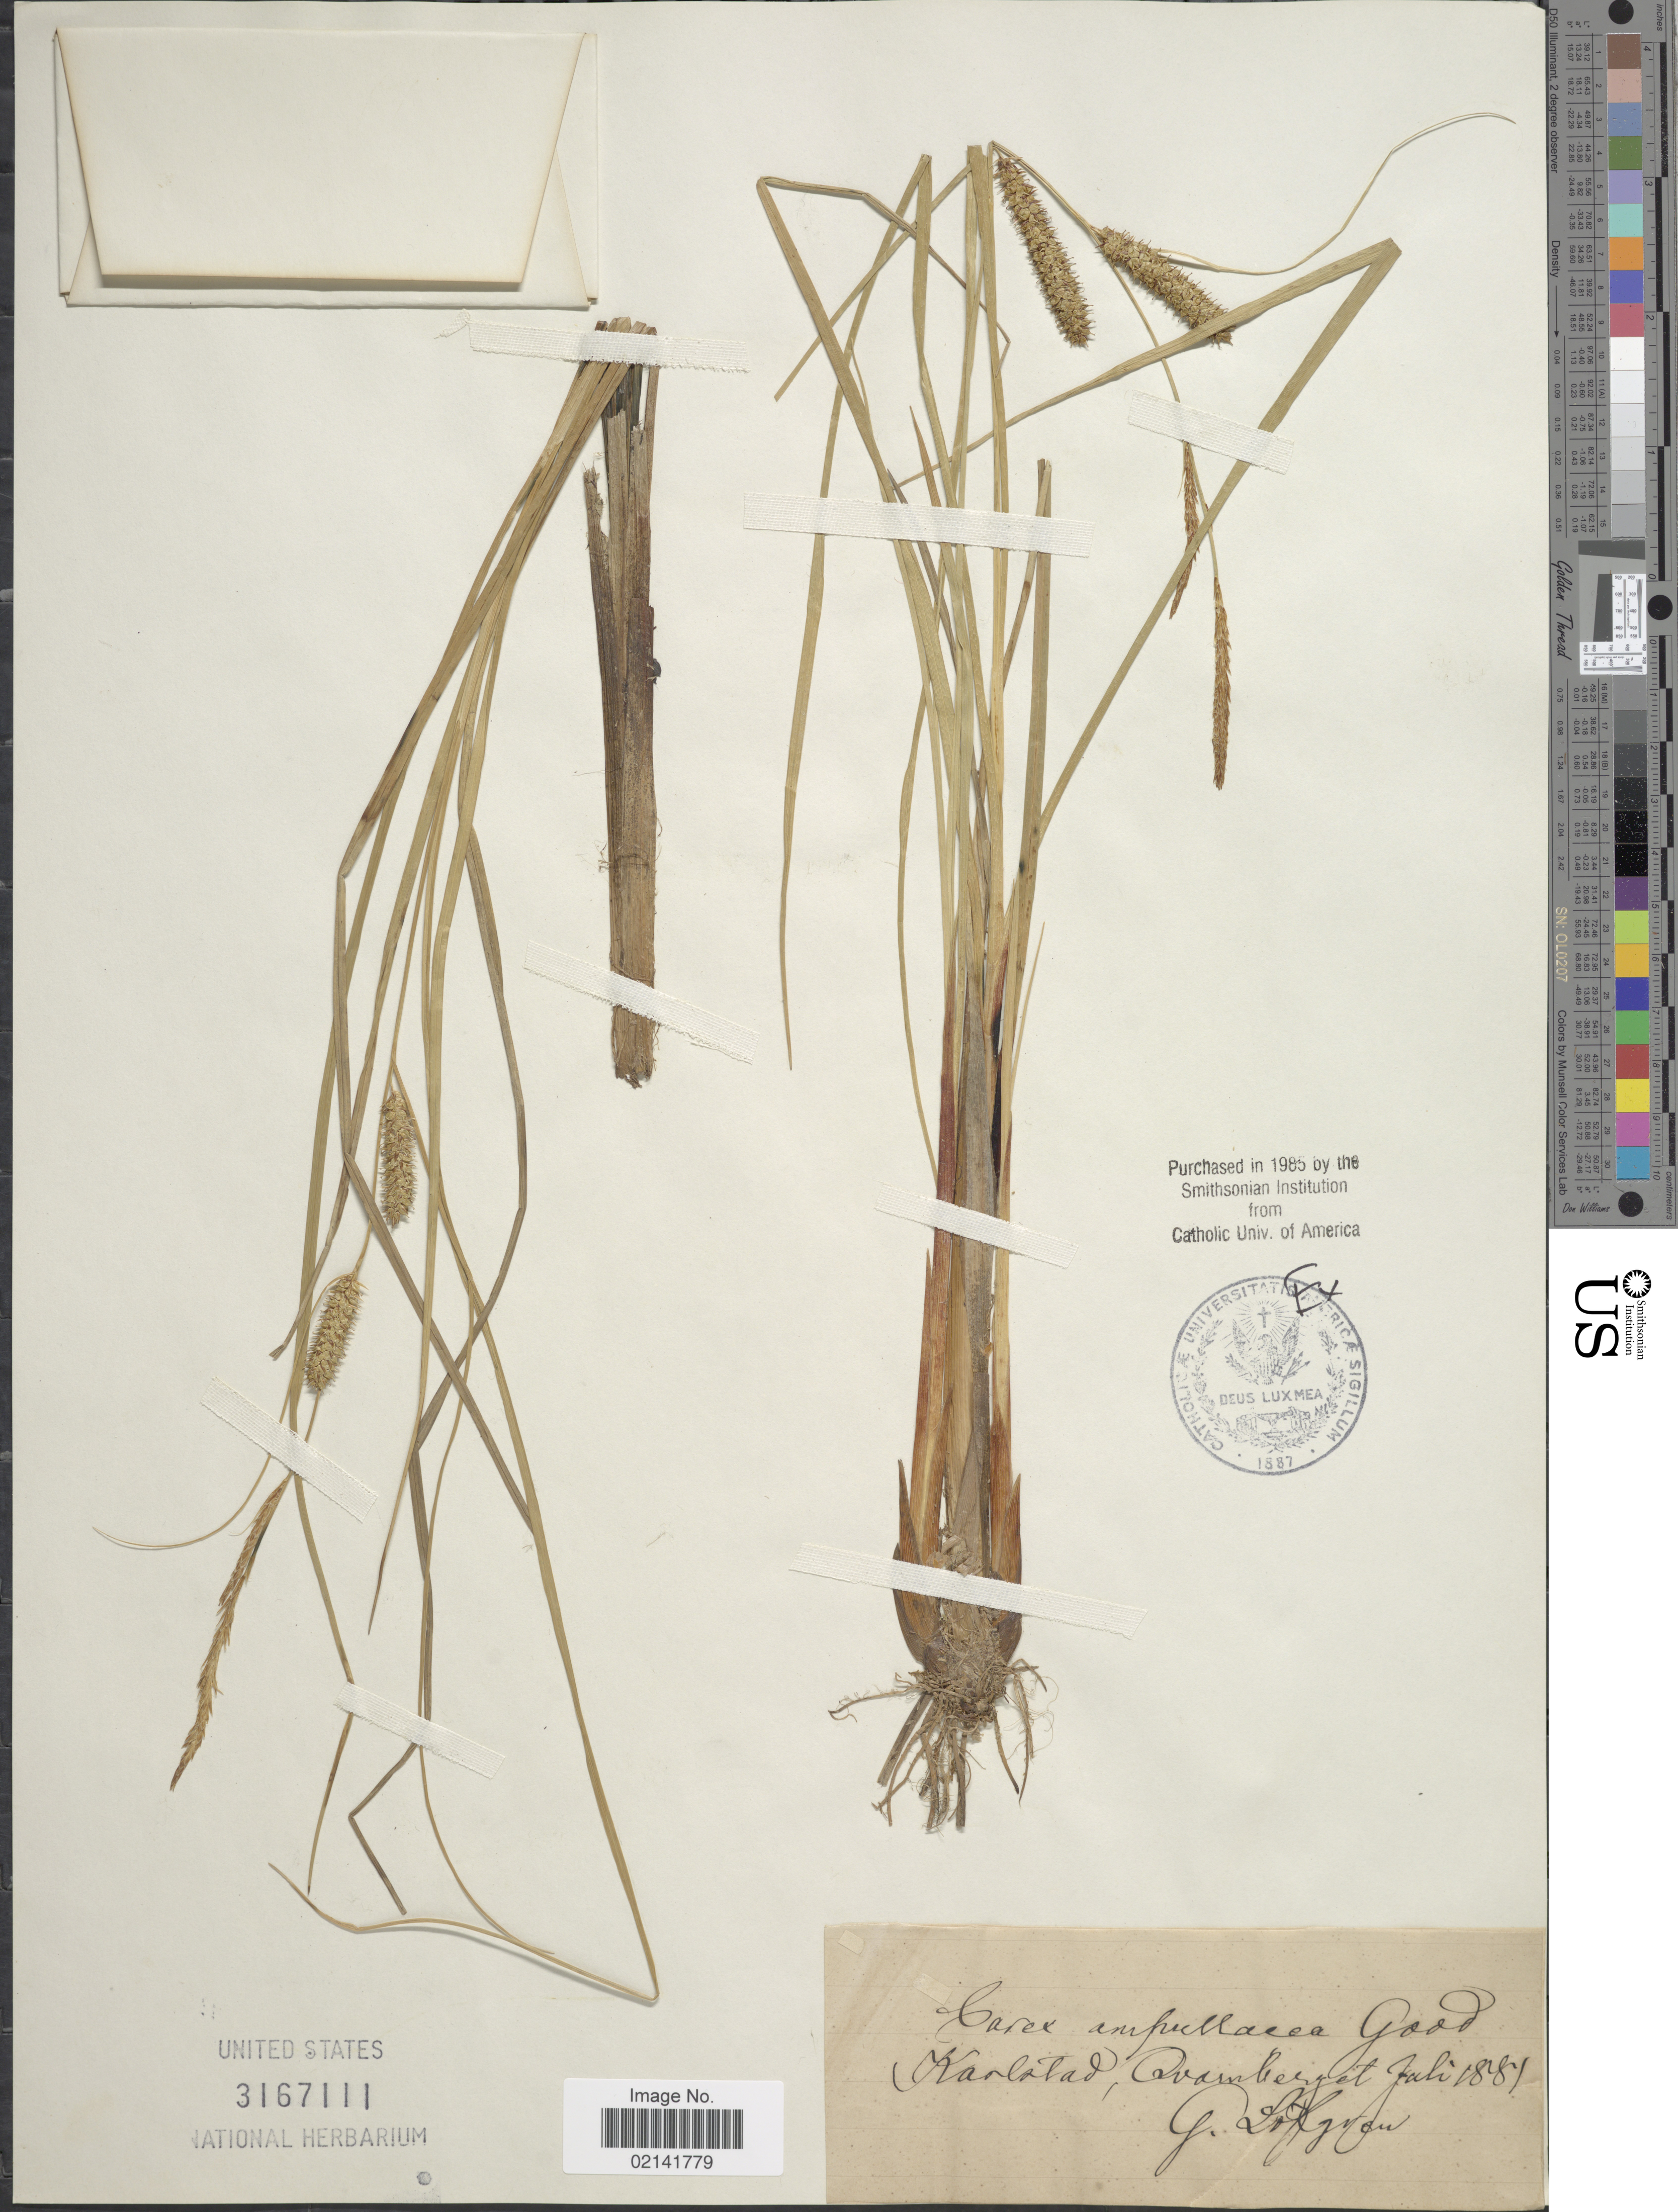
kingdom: Plantae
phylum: Tracheophyta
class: Liliopsida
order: Poales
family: Cyperaceae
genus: Carex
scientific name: Carex rostrata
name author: Stokes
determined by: Strong, Mark T., (BOT), Smithsonian Institution - National Museum of Natural History (UNITED STATES)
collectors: G. Löfgren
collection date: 1881-07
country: Sweden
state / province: Varmland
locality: Karlstad, Ovamberget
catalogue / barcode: US 3167111